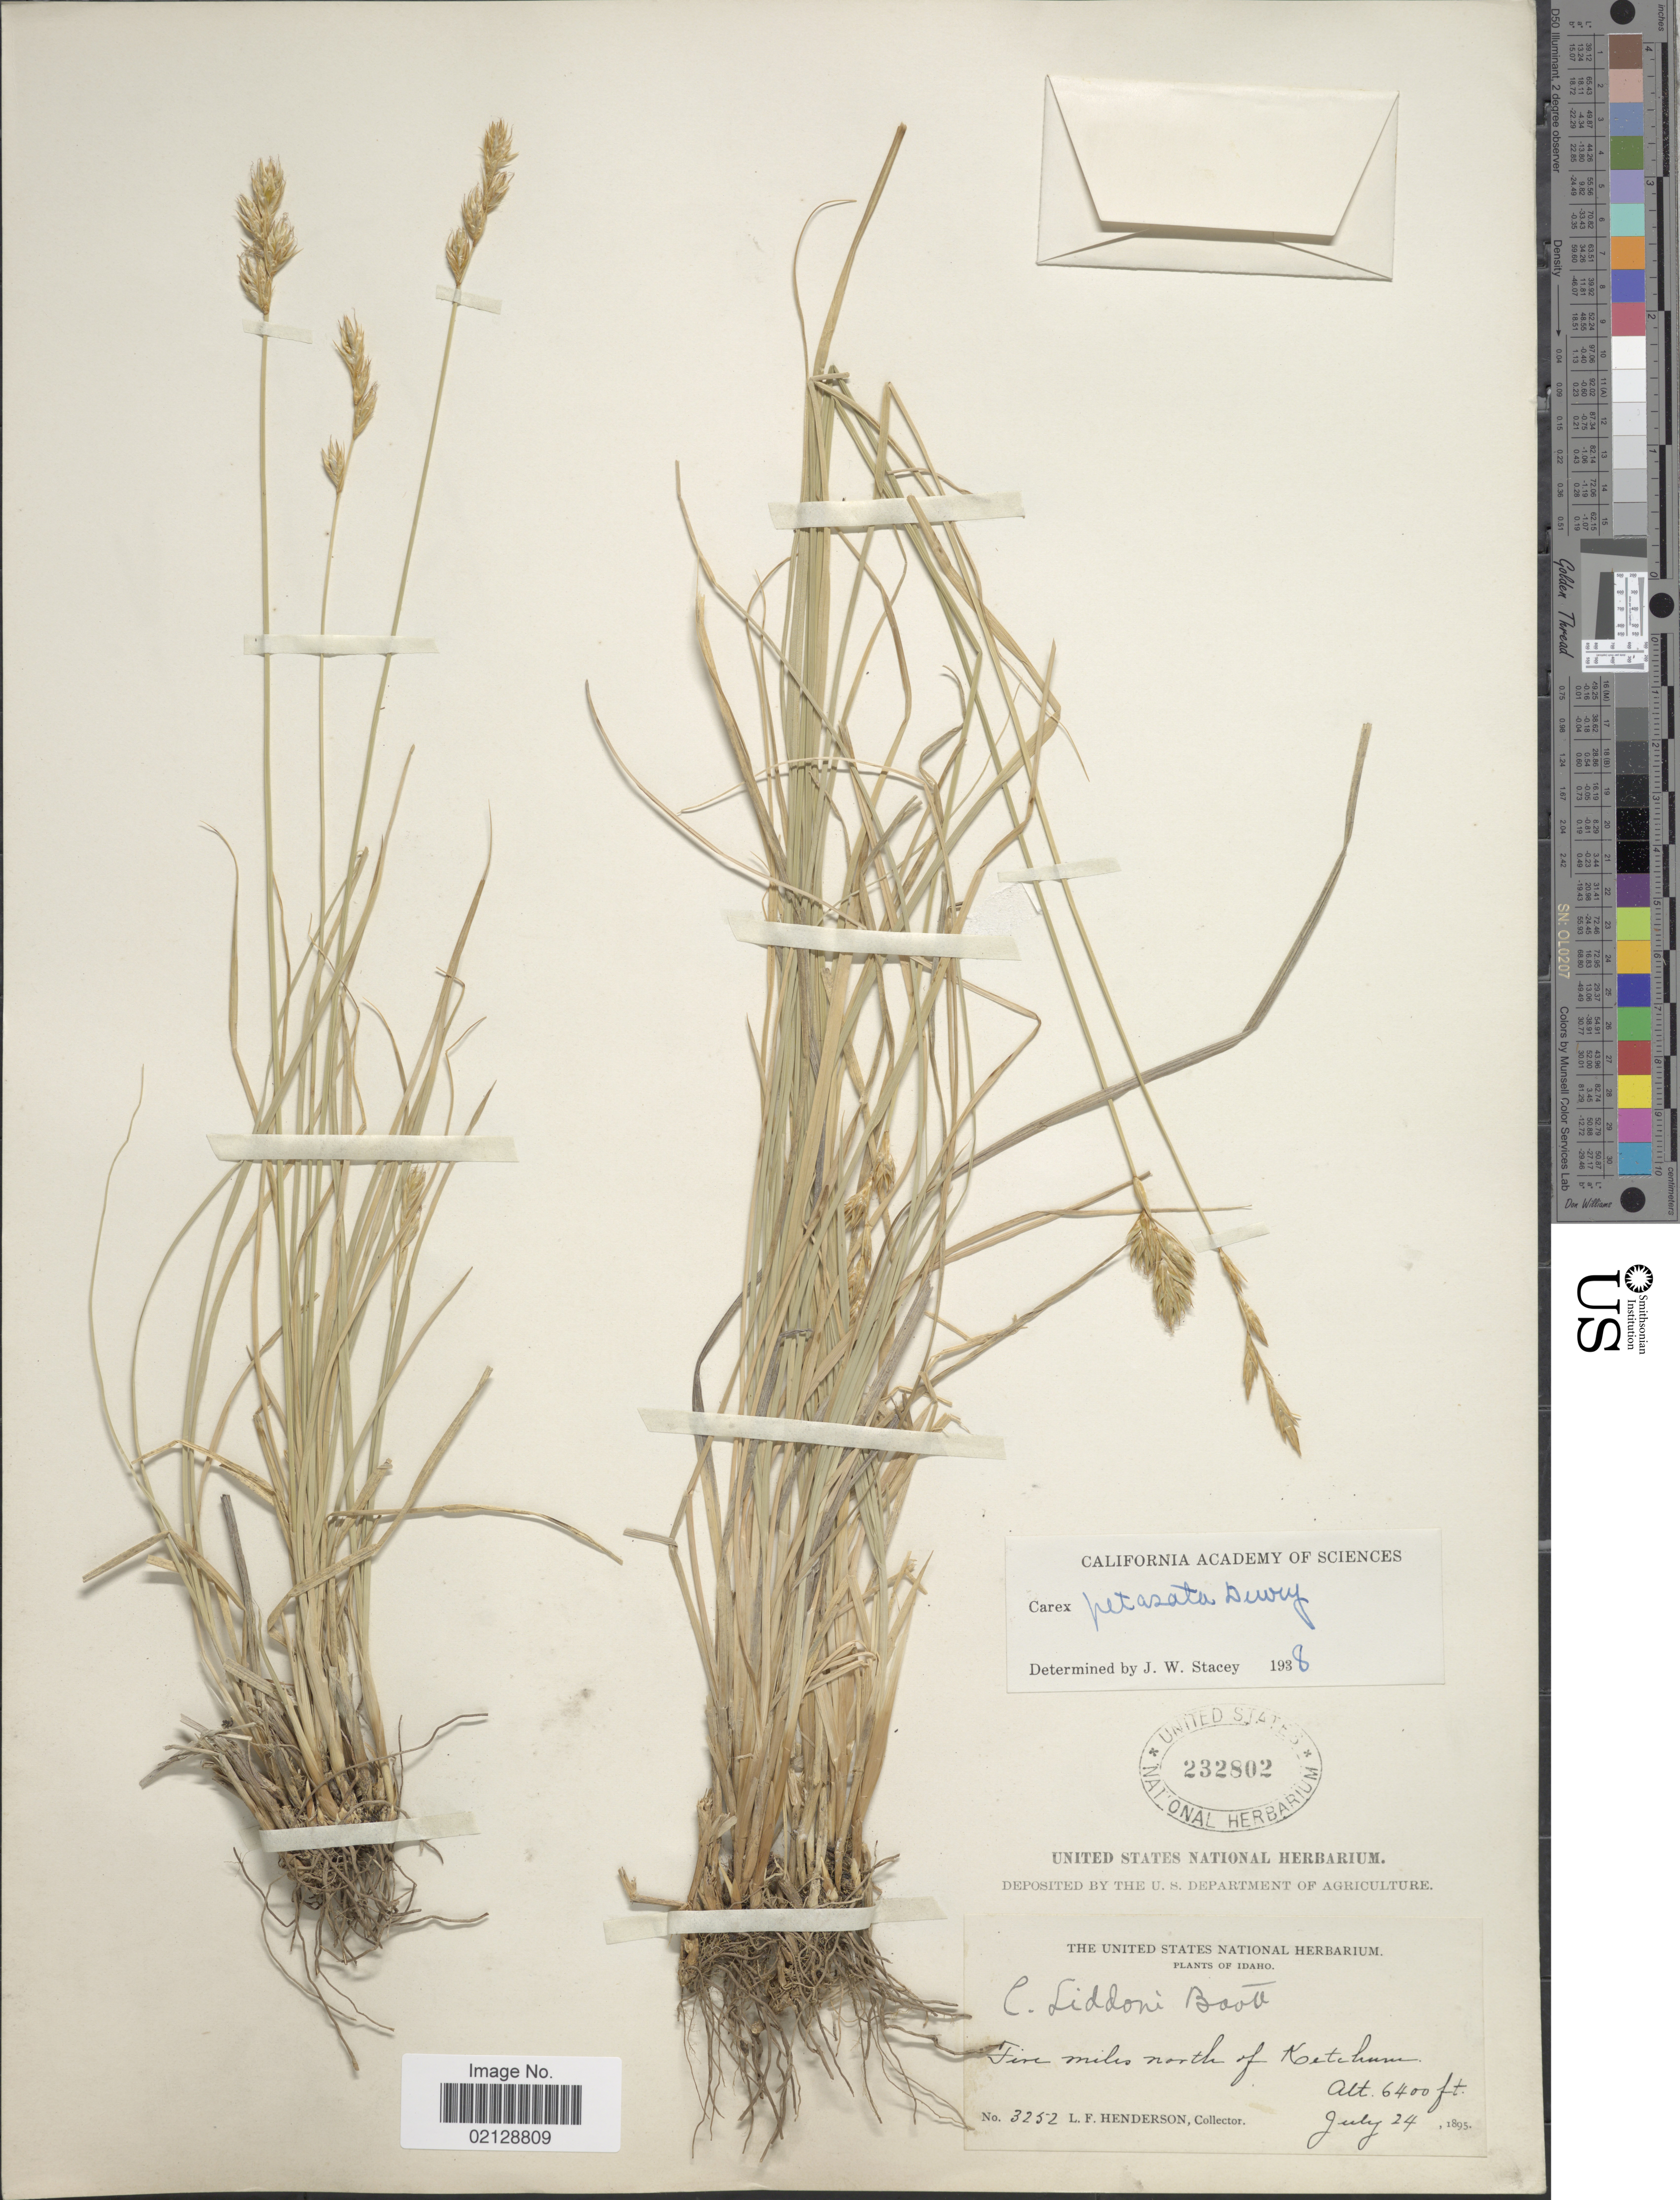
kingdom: Plantae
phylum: Tracheophyta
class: Liliopsida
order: Poales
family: Cyperaceae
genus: Carex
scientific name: Carex petasata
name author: Dewey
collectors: L. Henderson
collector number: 3252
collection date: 1895-07-24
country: United States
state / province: Idaho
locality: Five miles north of Ketchum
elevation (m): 1951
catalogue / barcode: US 232802